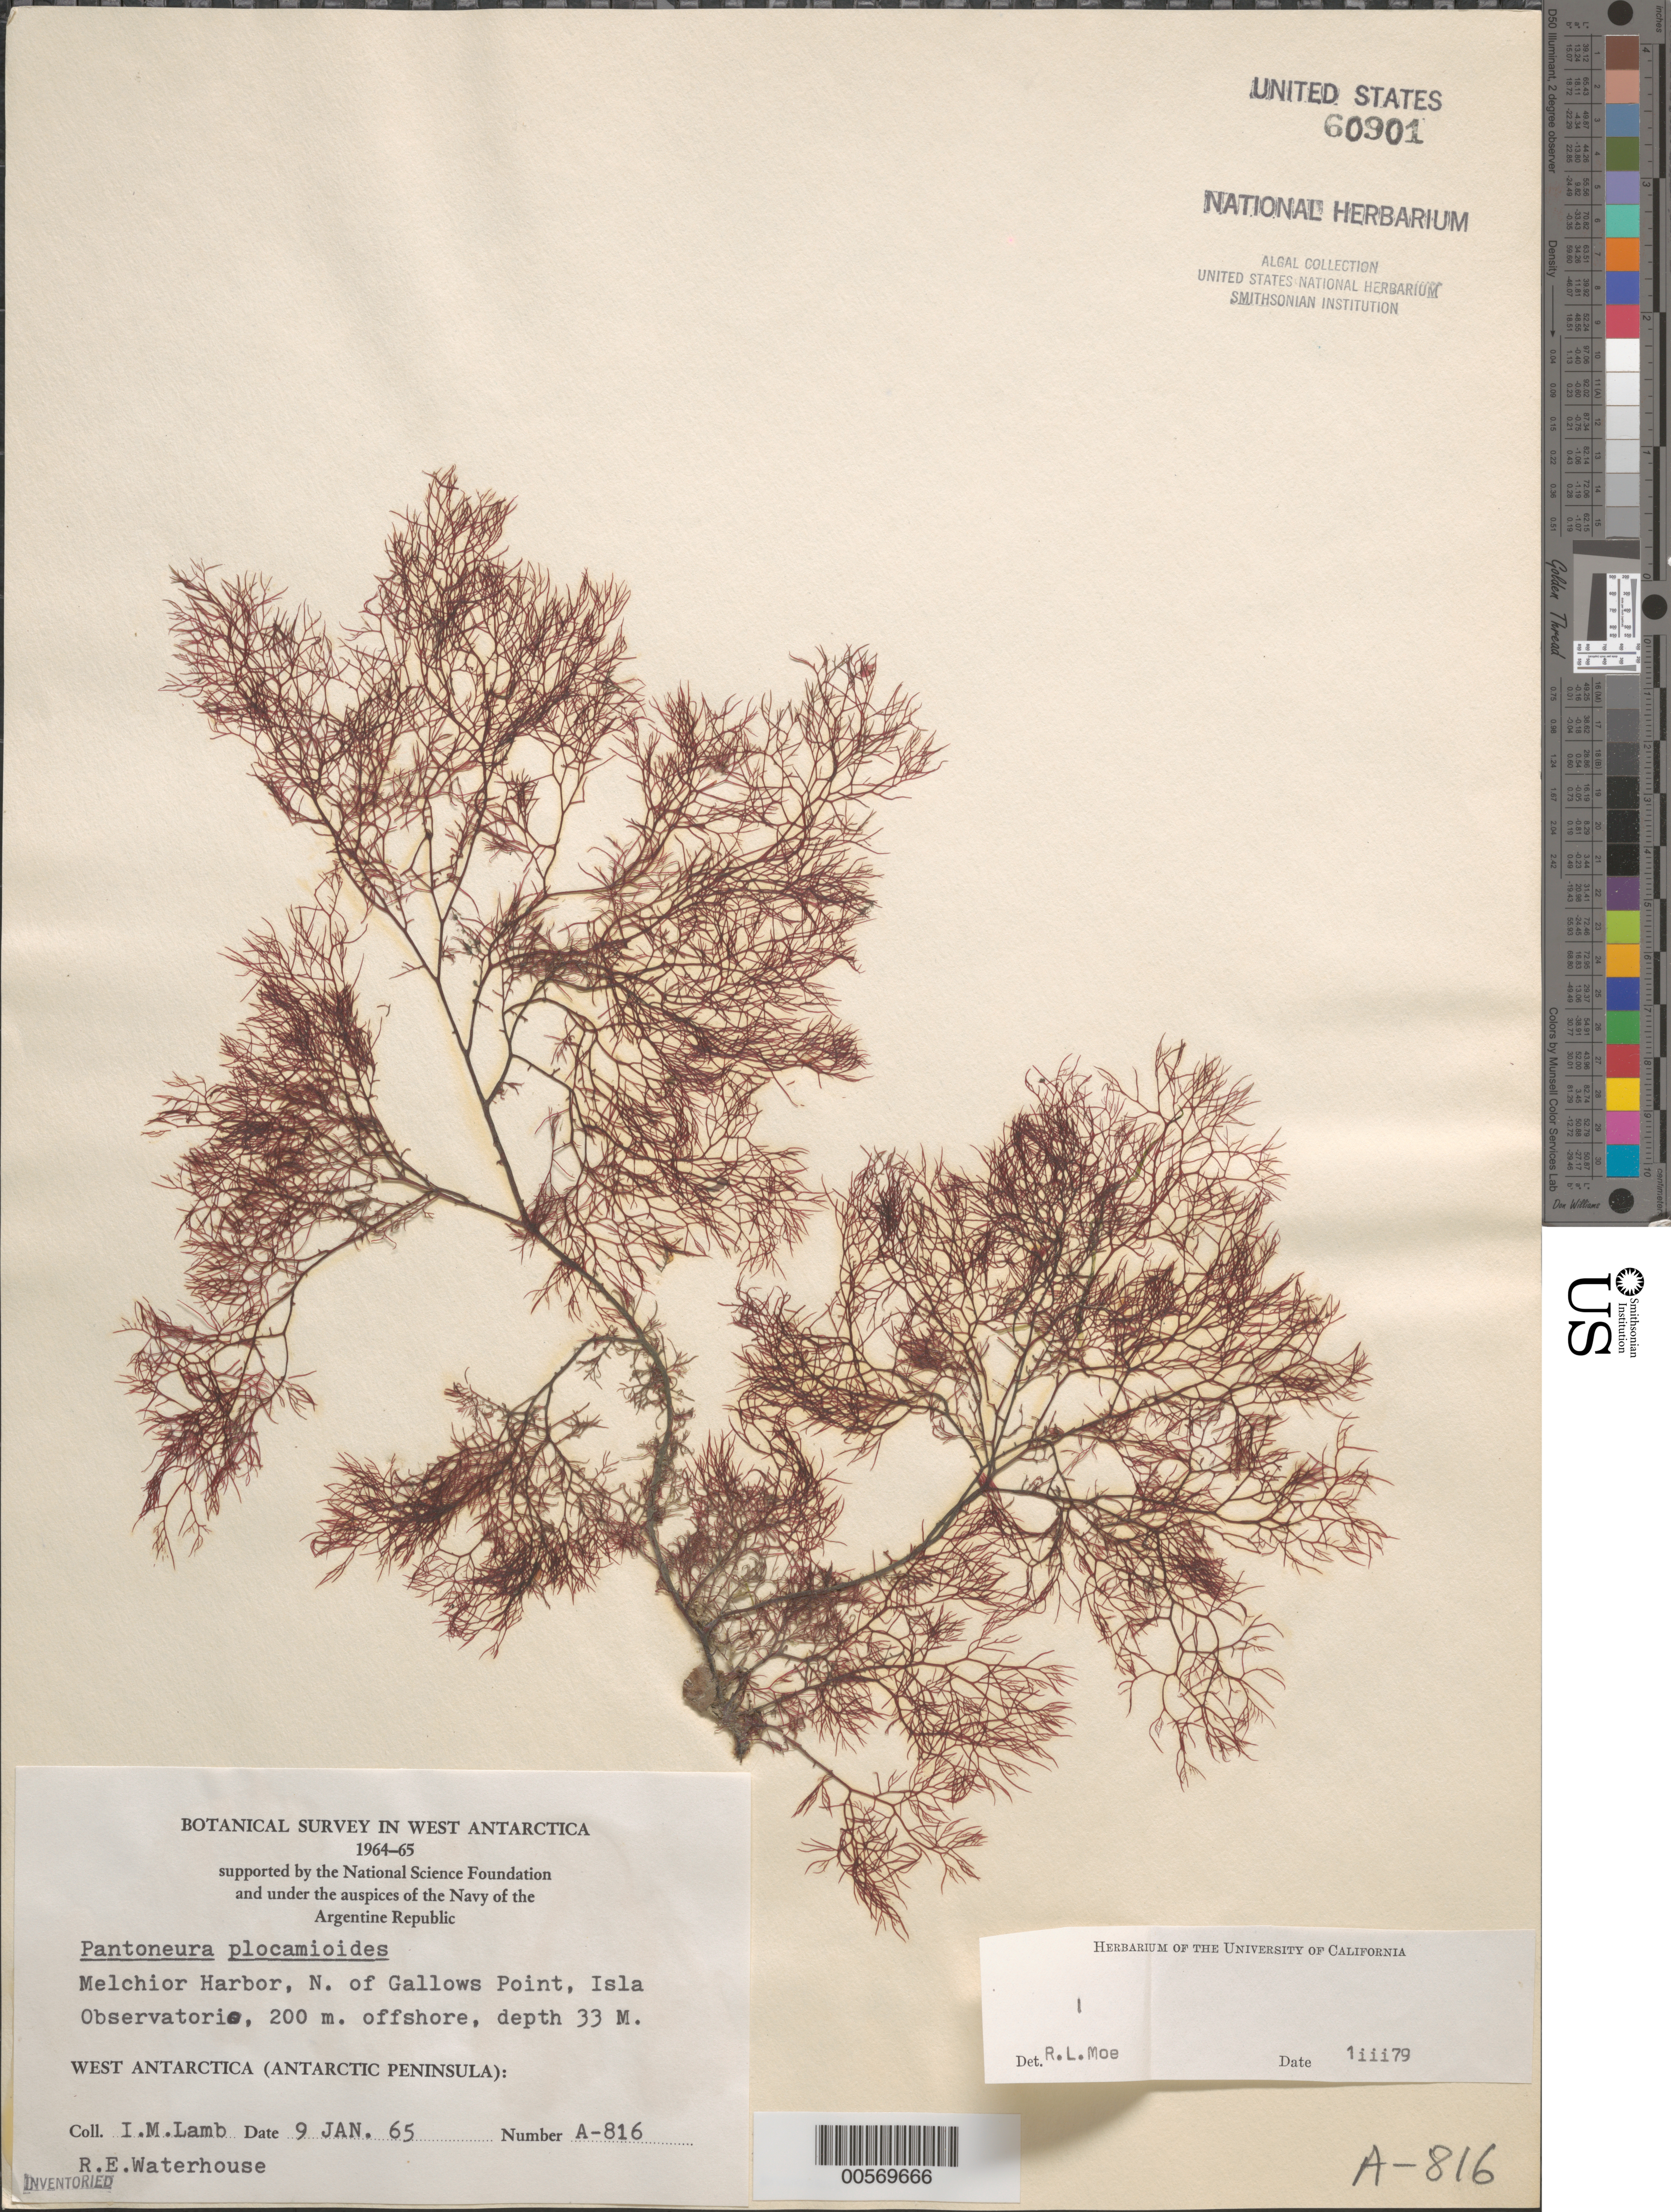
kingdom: Plantae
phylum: Rhodophyta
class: Florideophyceae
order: Ceramiales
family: Delesseriaceae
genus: Pantoneura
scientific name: Pantoneura plocamioides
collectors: I. M. Lamb & R. Waterhouse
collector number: A-816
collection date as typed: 09 Jan 1965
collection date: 1965-01-09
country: Antarctica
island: Gamma Island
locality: North of Gallows Point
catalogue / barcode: US 60901